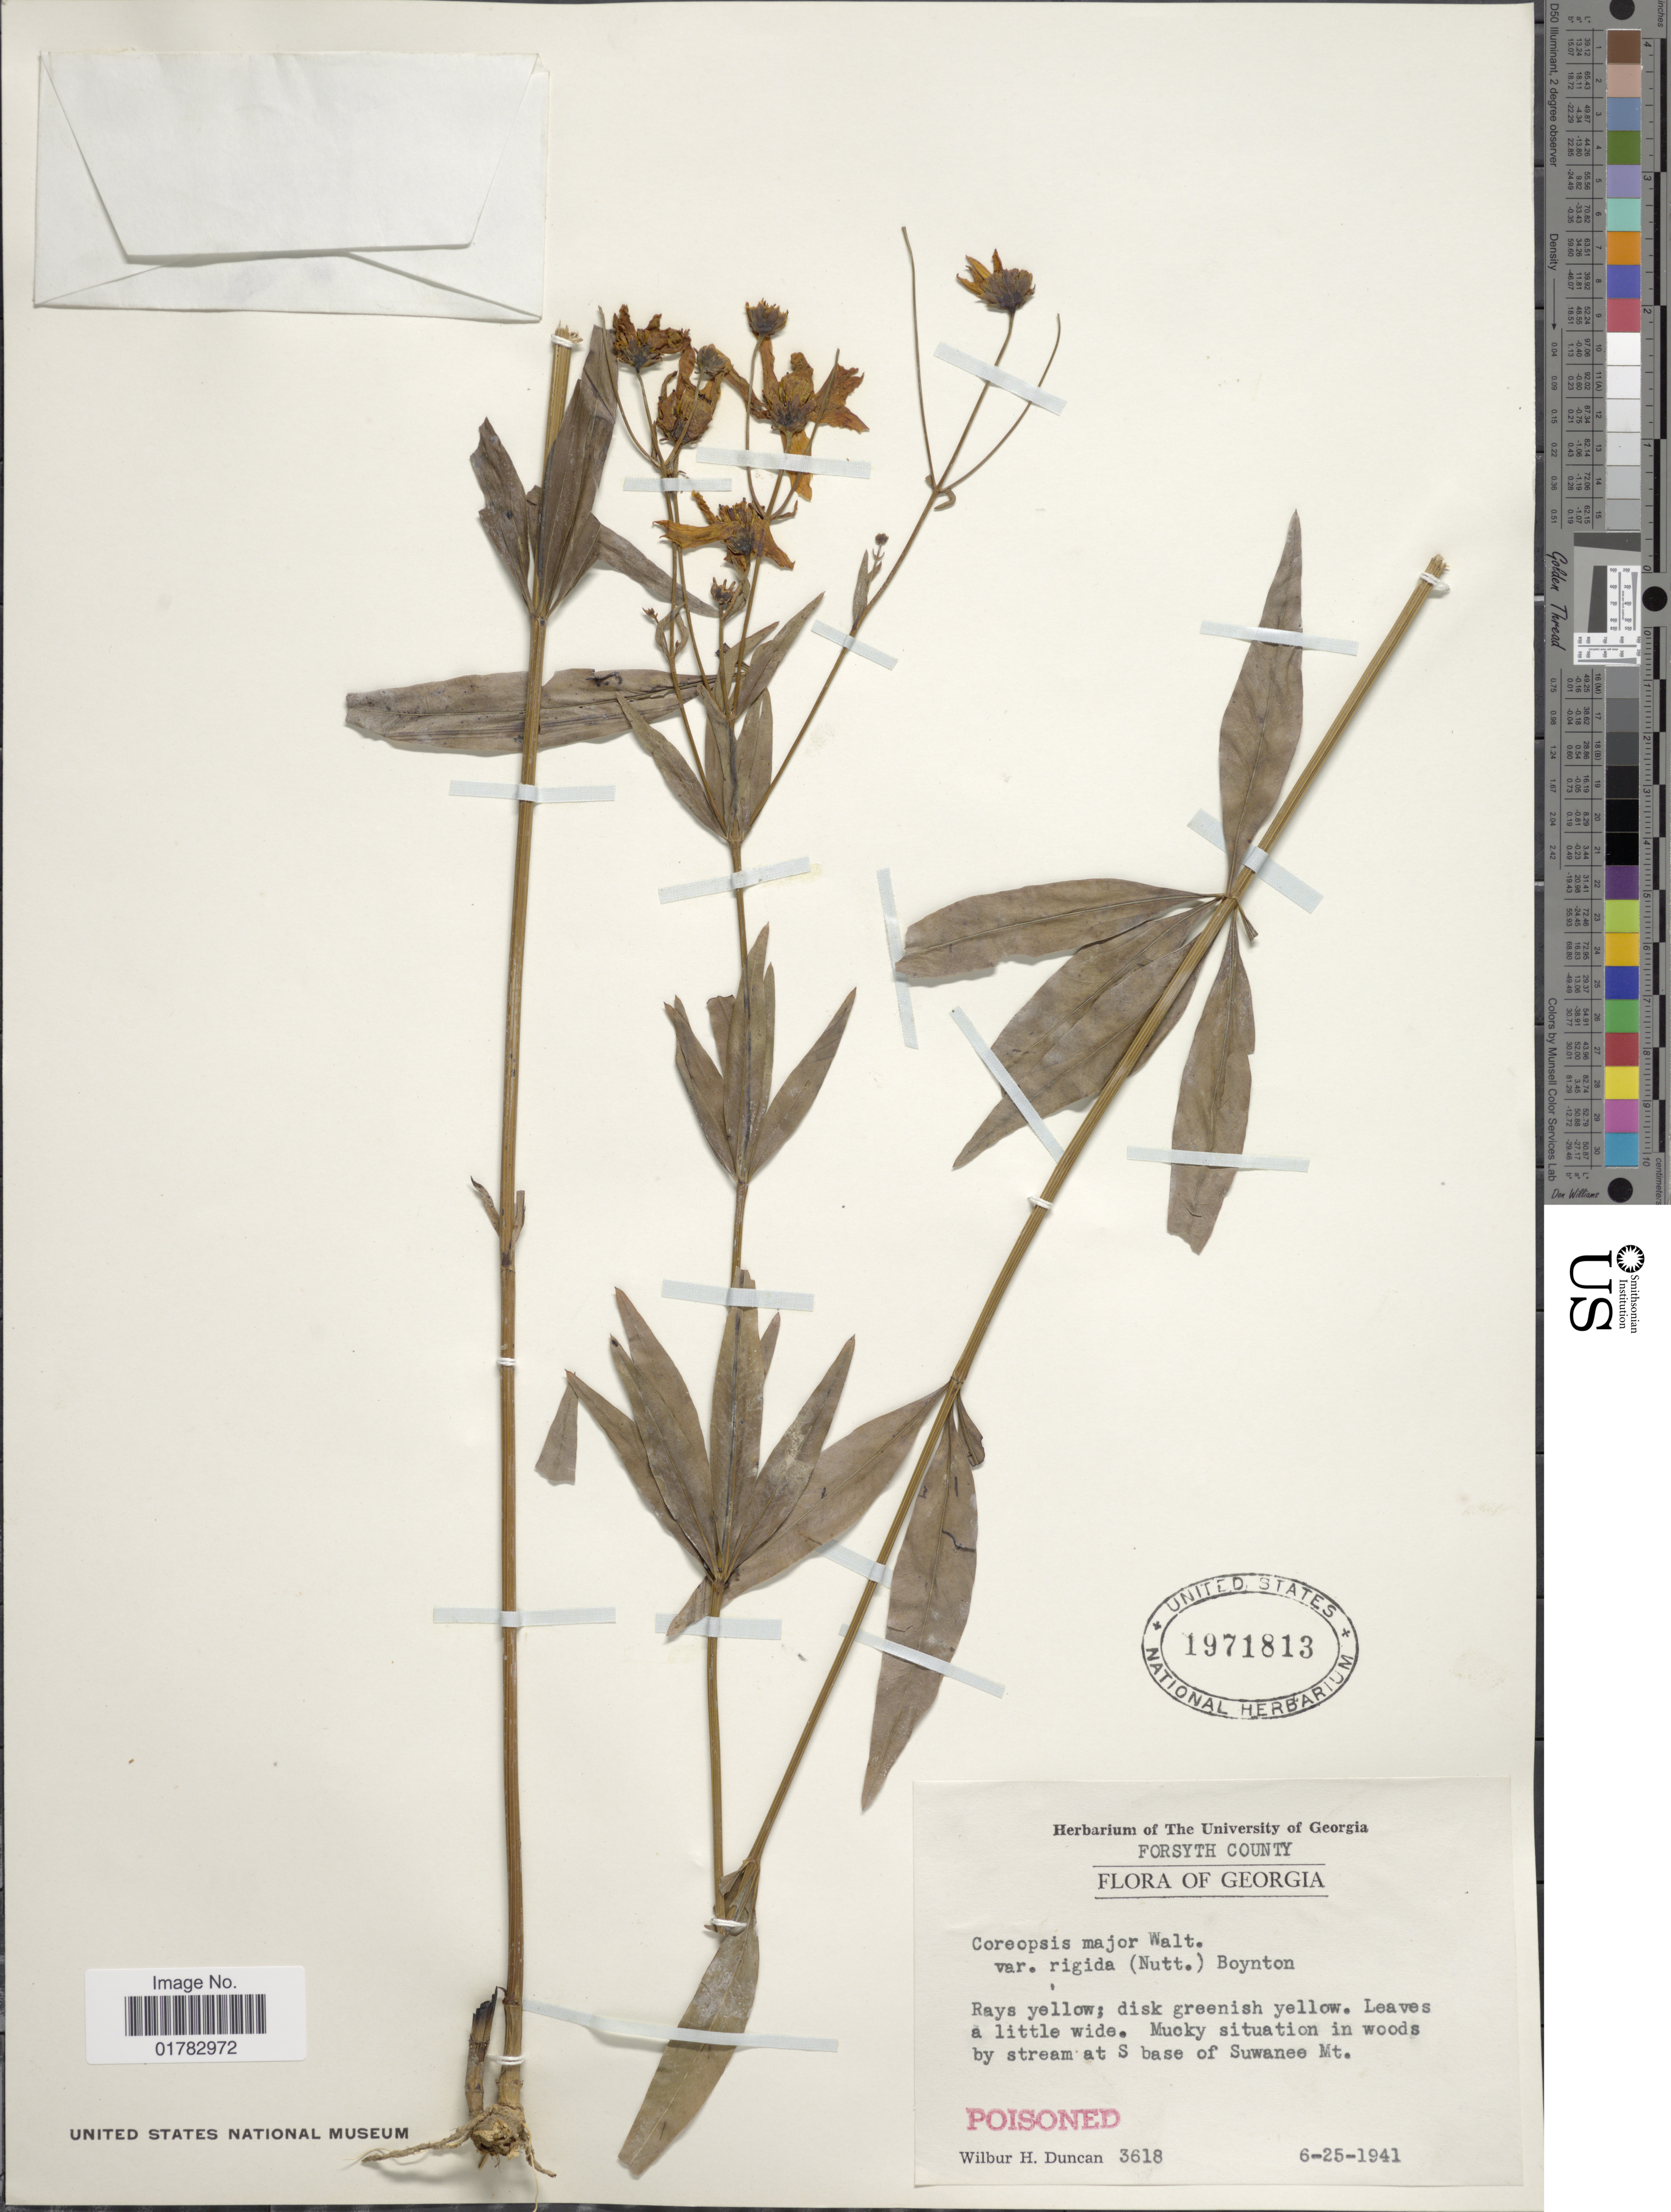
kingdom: Plantae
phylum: Tracheophyta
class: Magnoliopsida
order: Asterales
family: Asteraceae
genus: Coreopsis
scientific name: Coreopsis major var. rigida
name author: (Nutt.) F.E. Boynton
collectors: W. H. Duncan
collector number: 3618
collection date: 1941-06-25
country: United States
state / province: Georgia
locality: Forsyth County, mucky situation in woods by stream at S base of Suwanee Mt.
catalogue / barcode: US 1971813